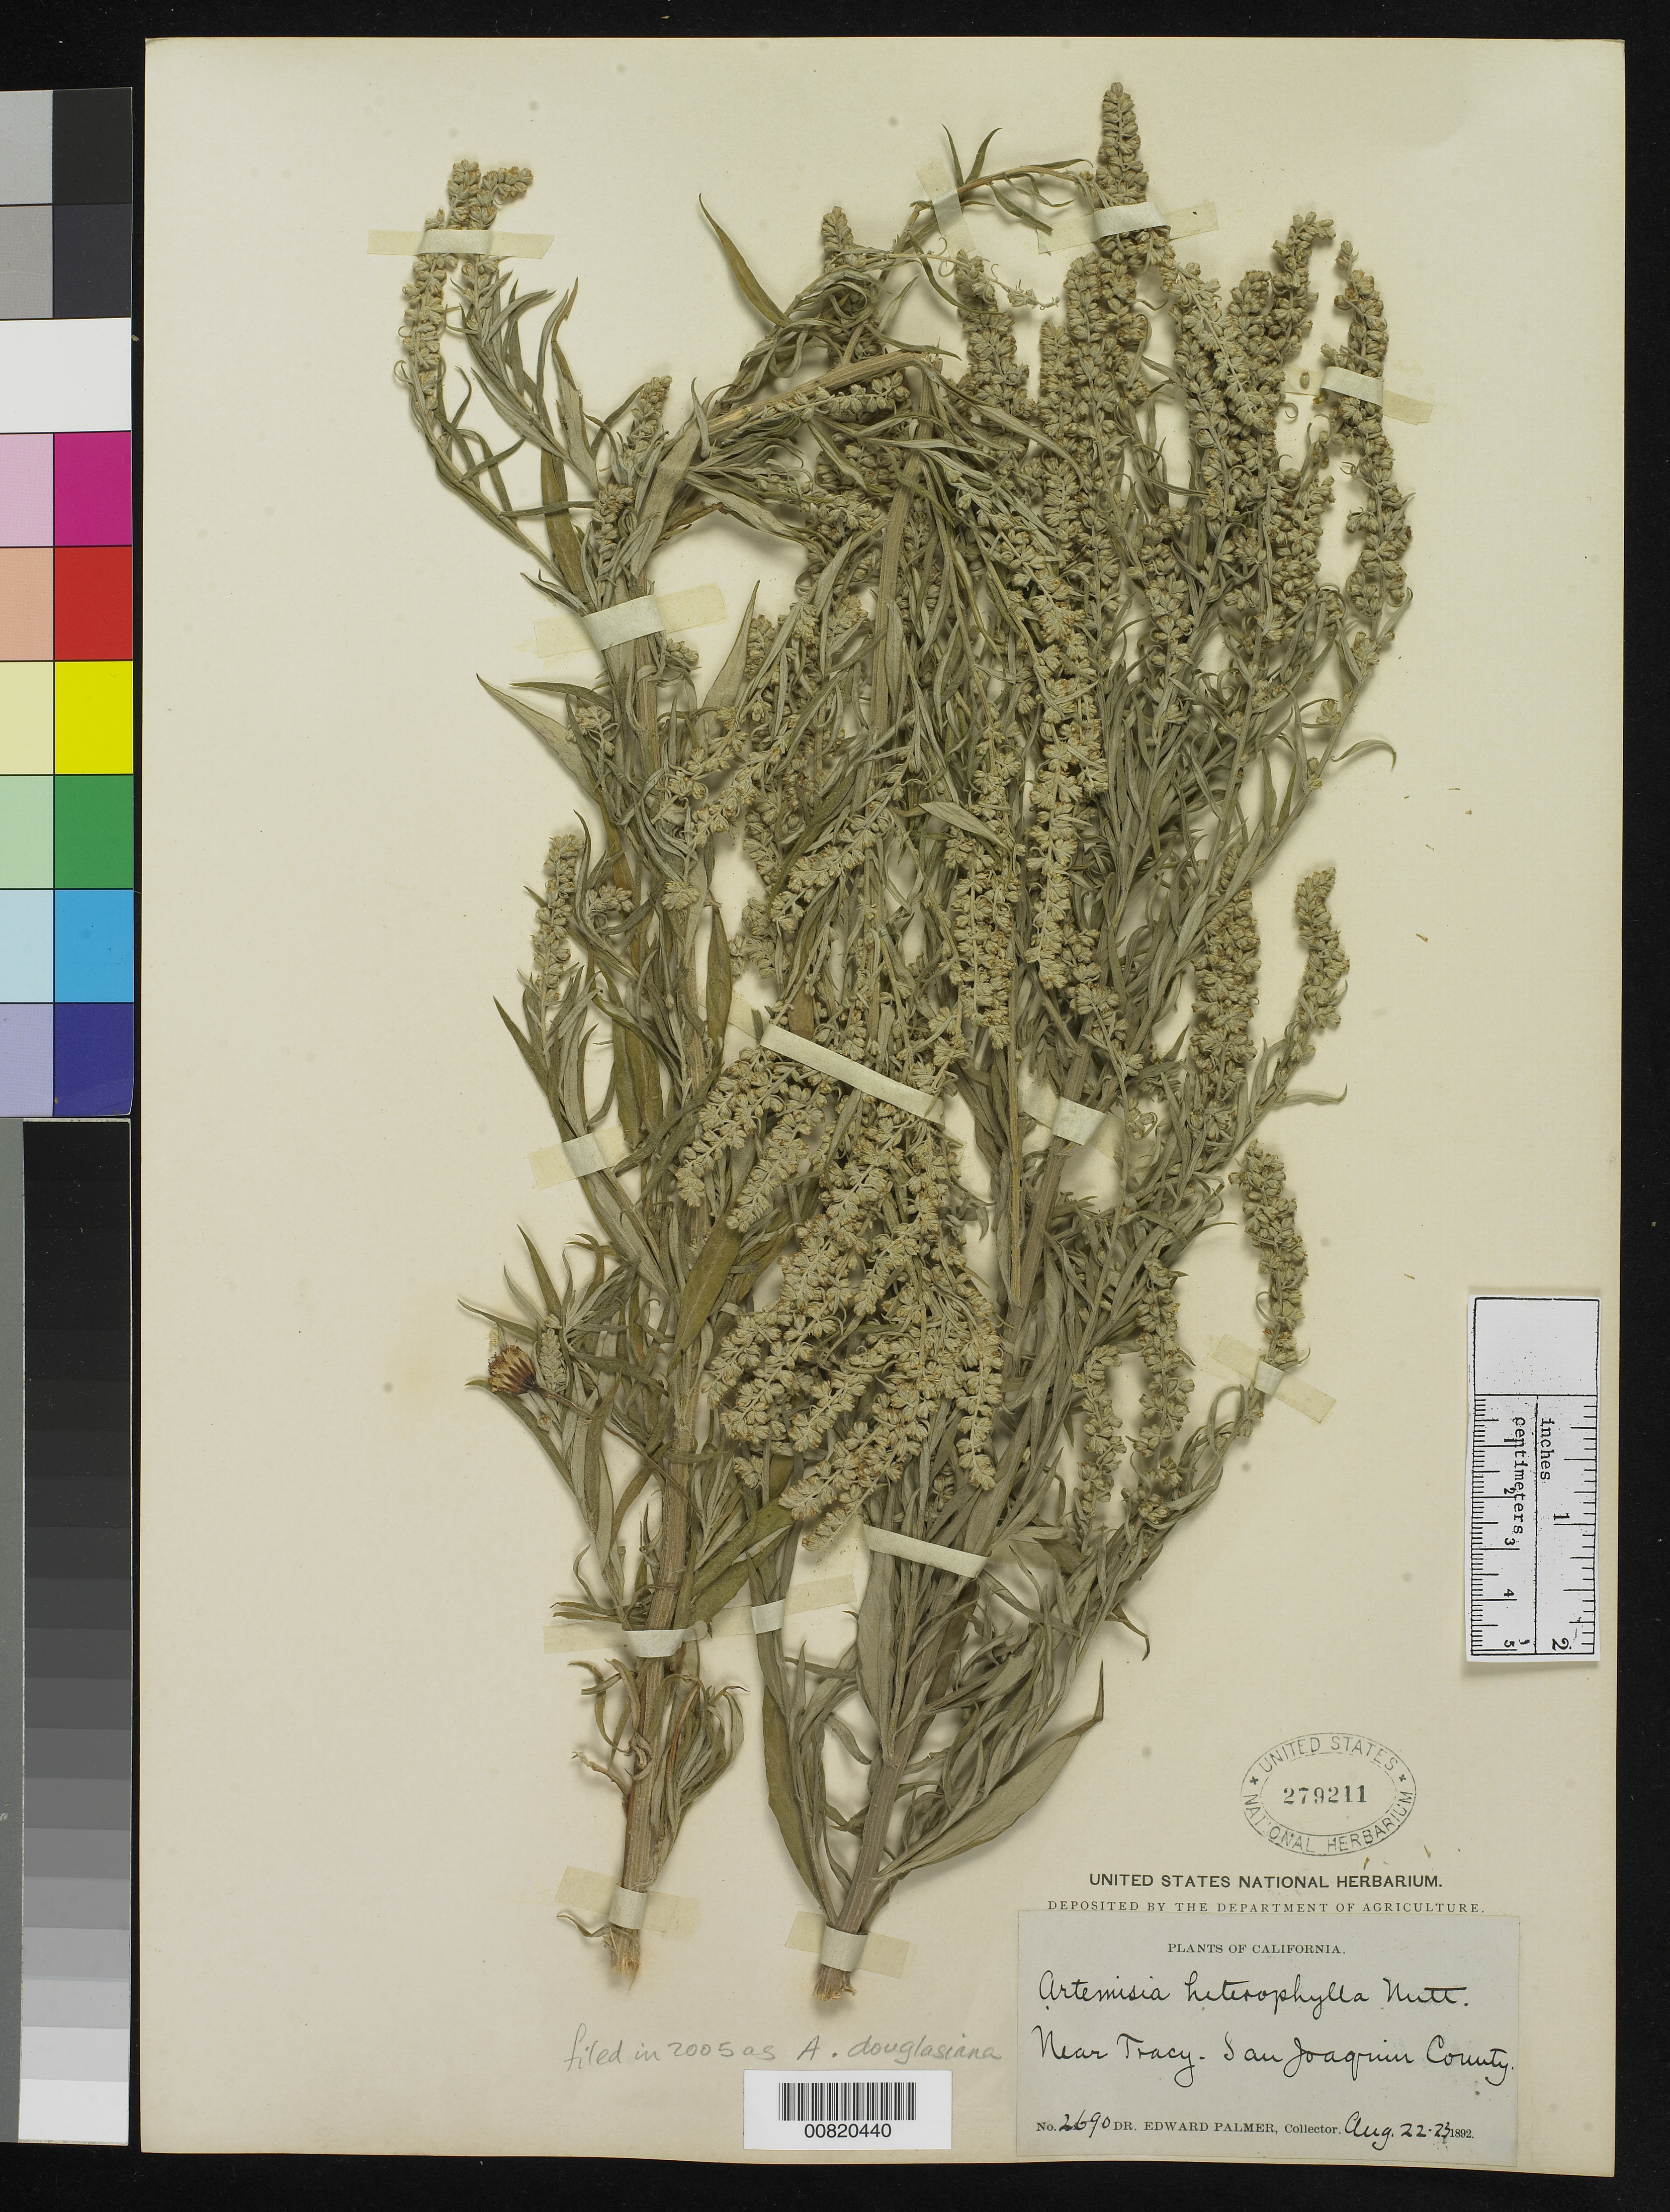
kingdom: Plantae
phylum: Tracheophyta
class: Magnoliopsida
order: Asterales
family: Asteraceae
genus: Artemisia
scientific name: Artemisia douglasiana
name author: Besser ex Hook.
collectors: E. Palmer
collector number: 2690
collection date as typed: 22 Aug 1892 to 23 Aug 1892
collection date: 1892-08-22/1892-08-23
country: United States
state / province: California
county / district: San Joaquin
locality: Near Tracy, San Joaquin County, California.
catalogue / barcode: US 279211